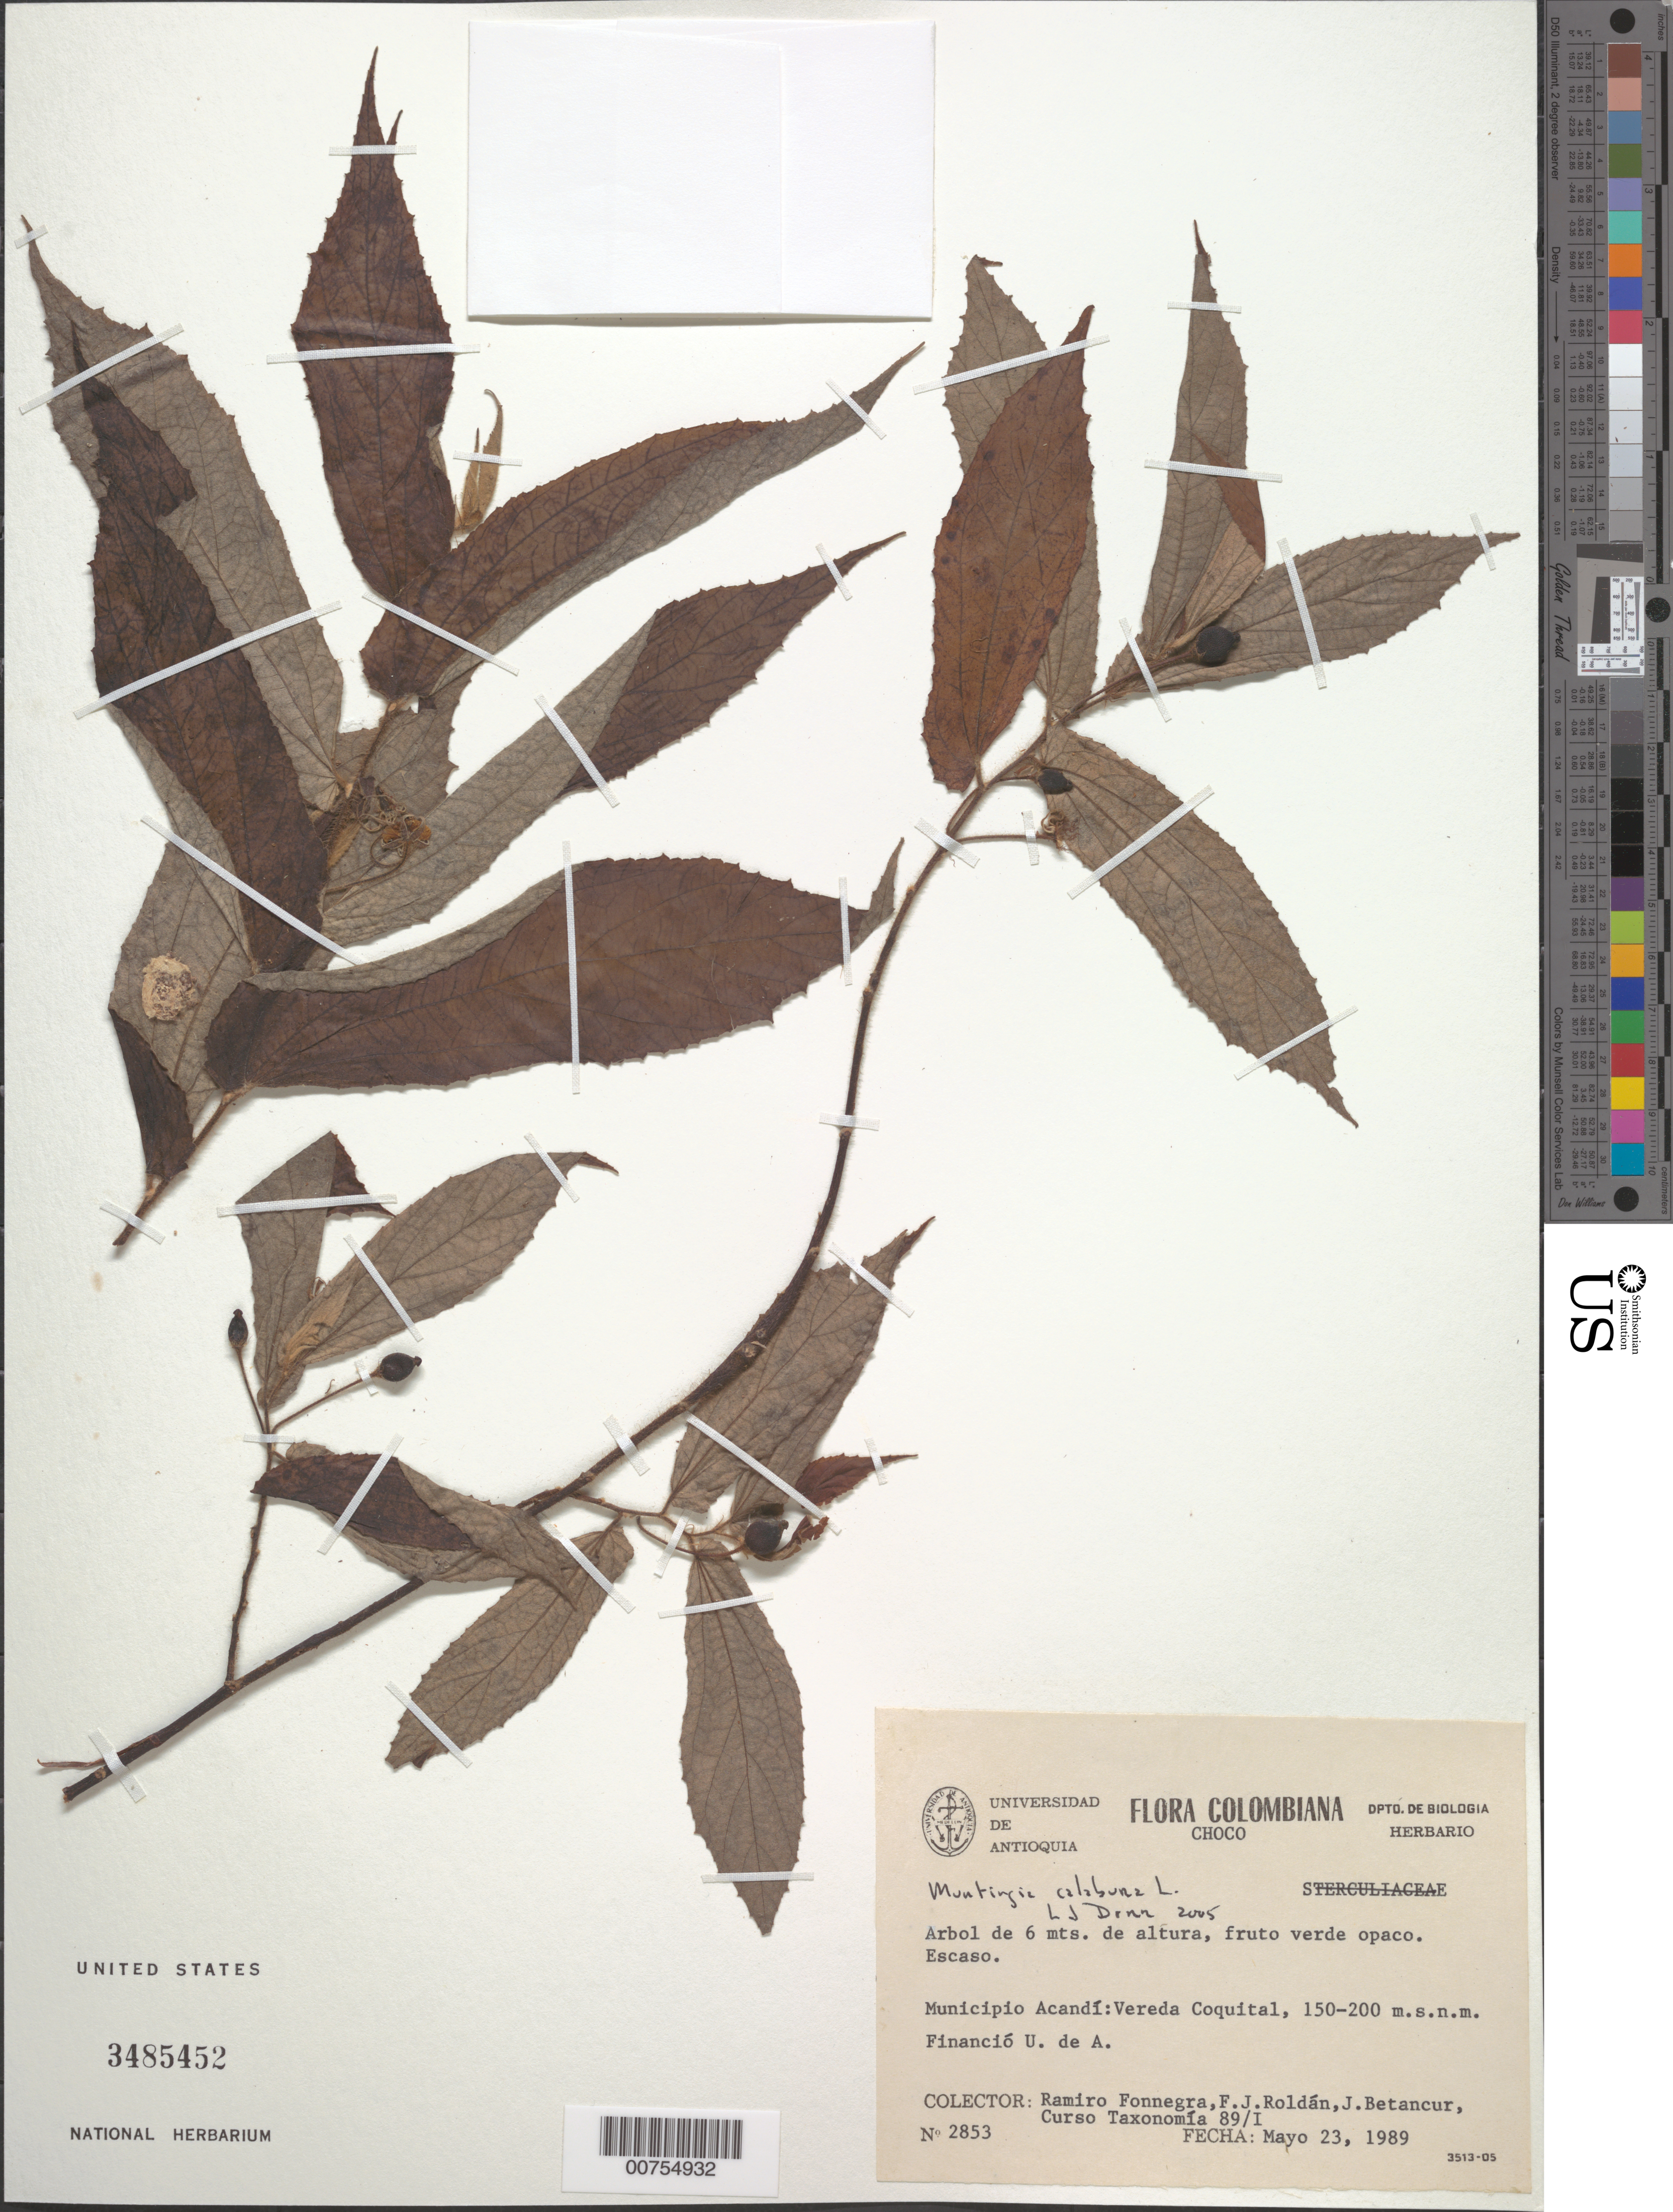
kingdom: Plantae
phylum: Tracheophyta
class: Magnoliopsida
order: Malvales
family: Muntingiaceae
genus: Muntingia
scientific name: Muntingia calabura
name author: L.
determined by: Dorr, L. J., (BOT), Smithsonian Institution - National Museum of Natural History (UNITED STATES)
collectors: R. Fonnegra G., F. J. Roldán & J. C. Betancur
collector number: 2853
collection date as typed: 23 May 1989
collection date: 1989-05-23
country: Colombia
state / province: Chocó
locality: Municipio Acandí: Vereda Coquital, Financió U. de A.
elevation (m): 150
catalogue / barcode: US 3485452